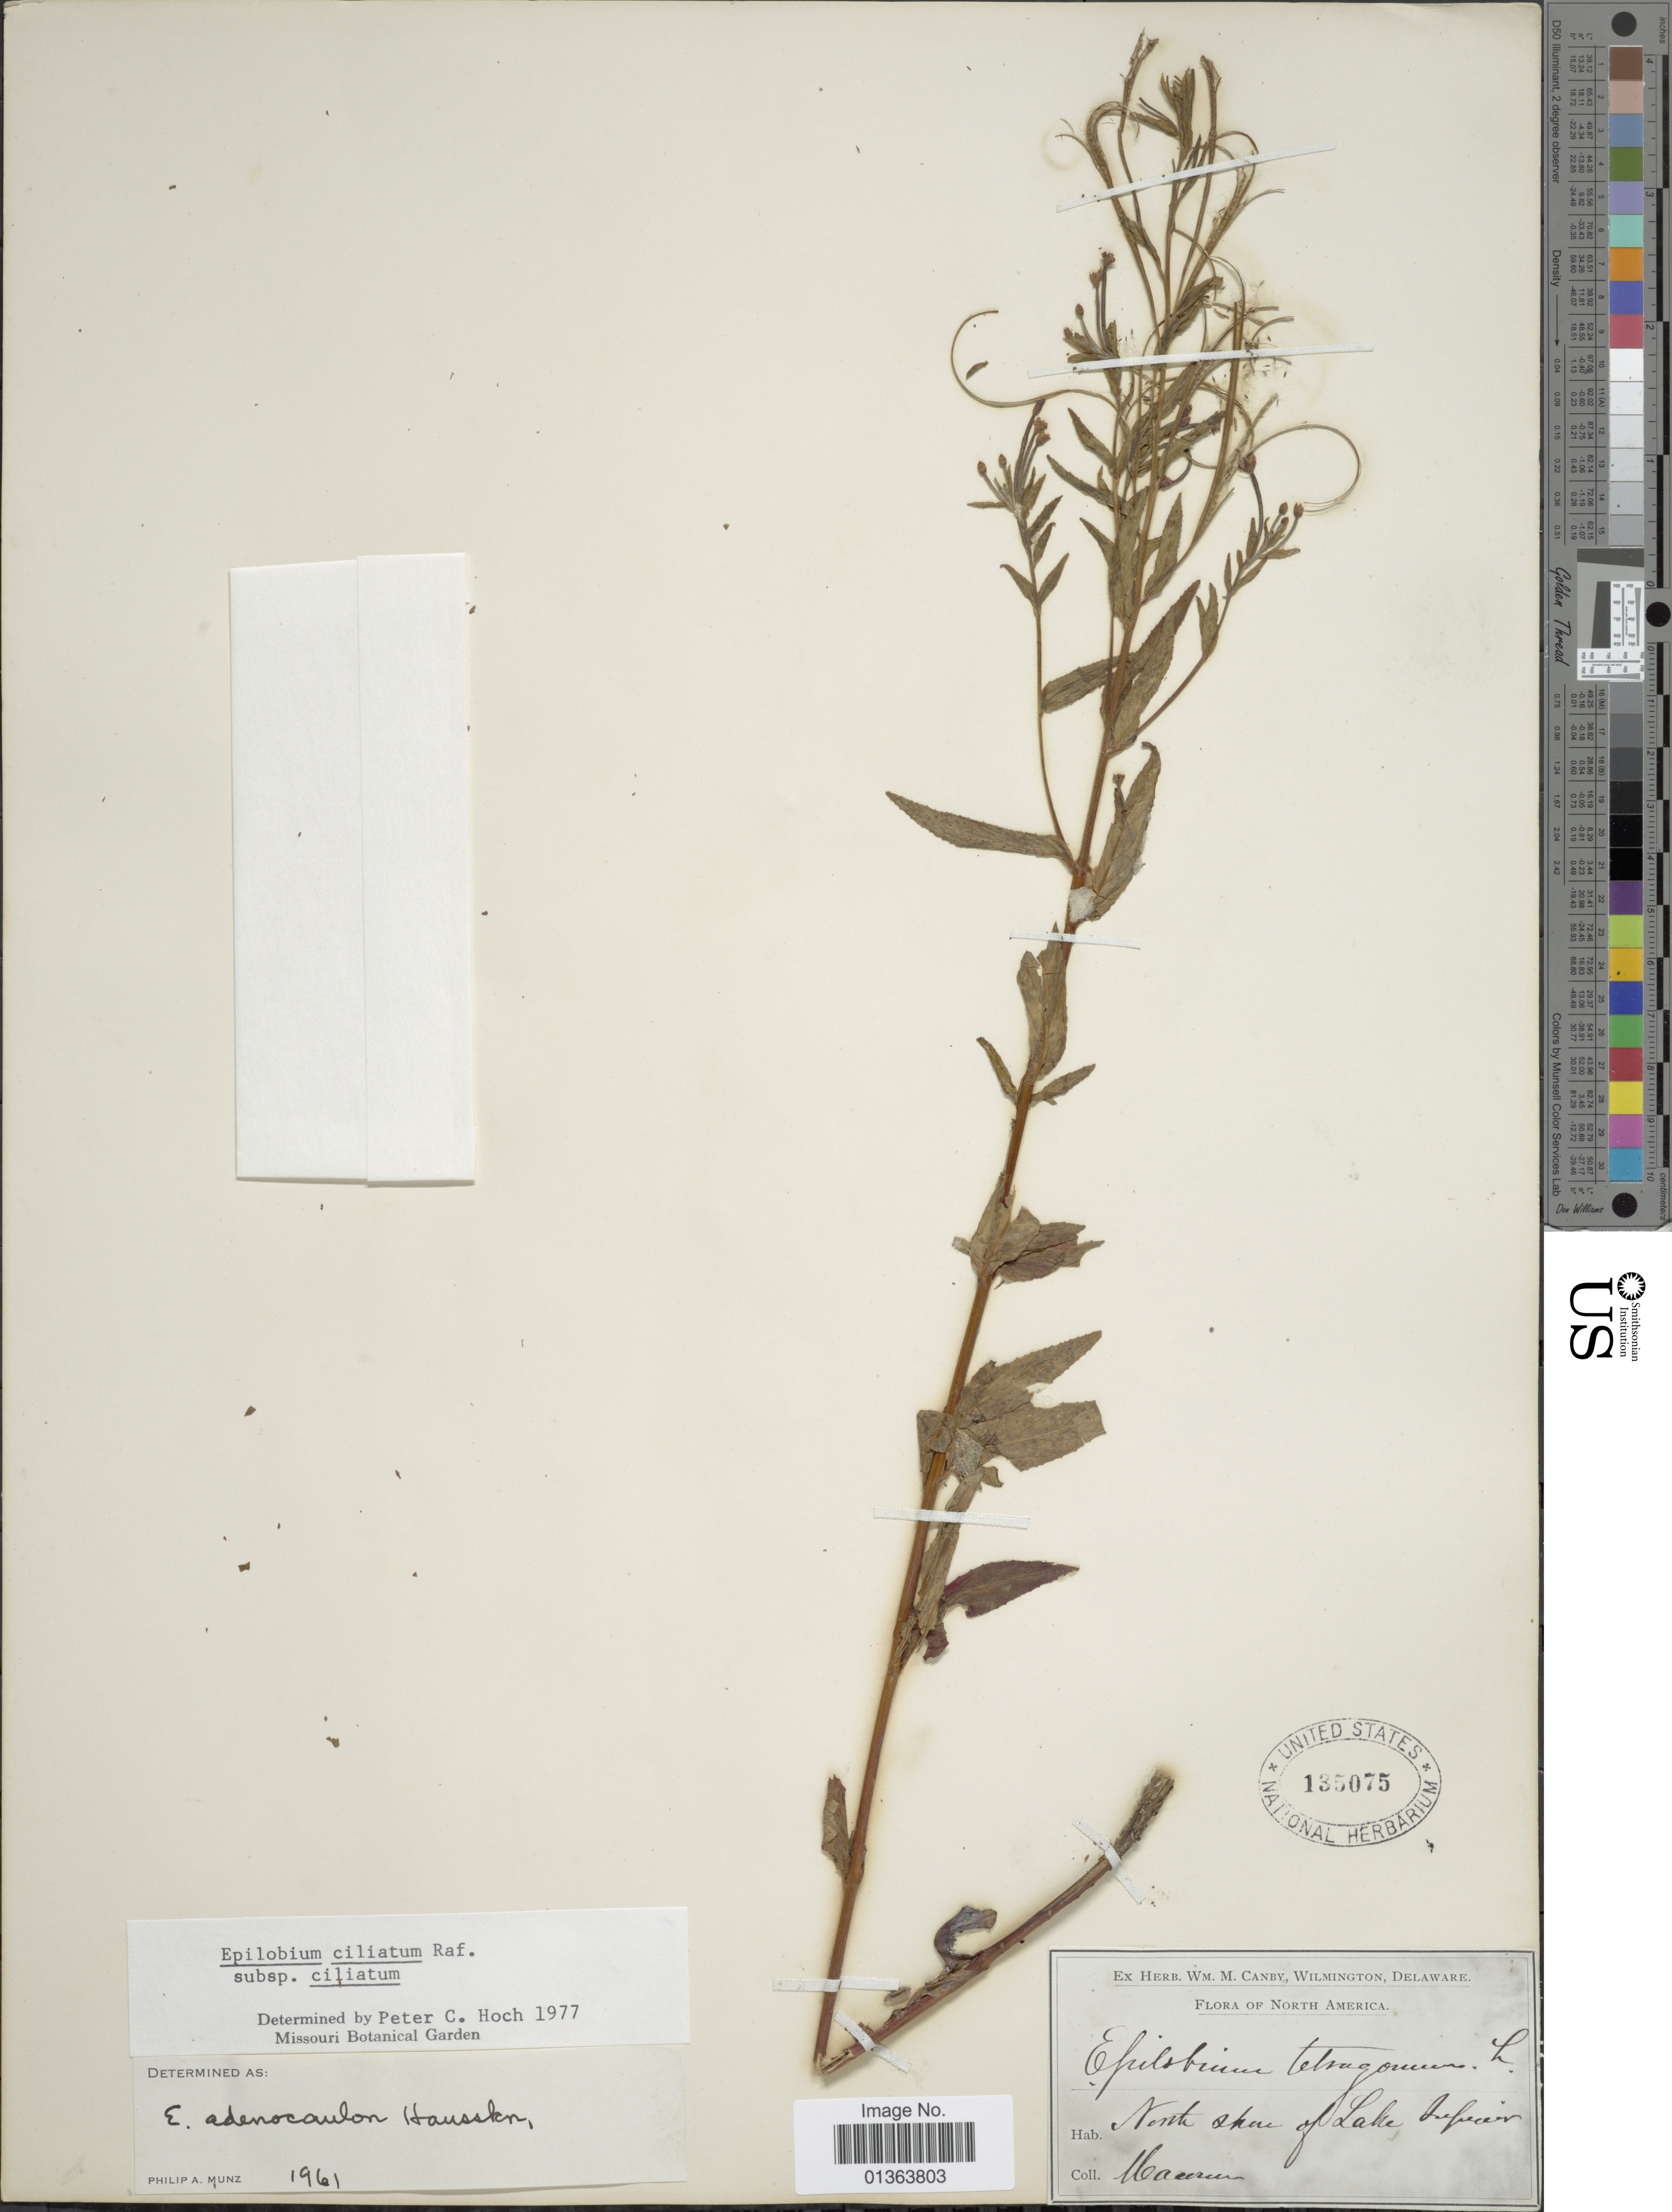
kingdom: Plantae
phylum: Tracheophyta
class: Magnoliopsida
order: Myrtales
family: Onagraceae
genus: Epilobium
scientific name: Epilobium ciliatum subsp. ciliatum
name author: Raf.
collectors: Maureen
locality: North America, North shore of Lake Superior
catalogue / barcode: US 135075